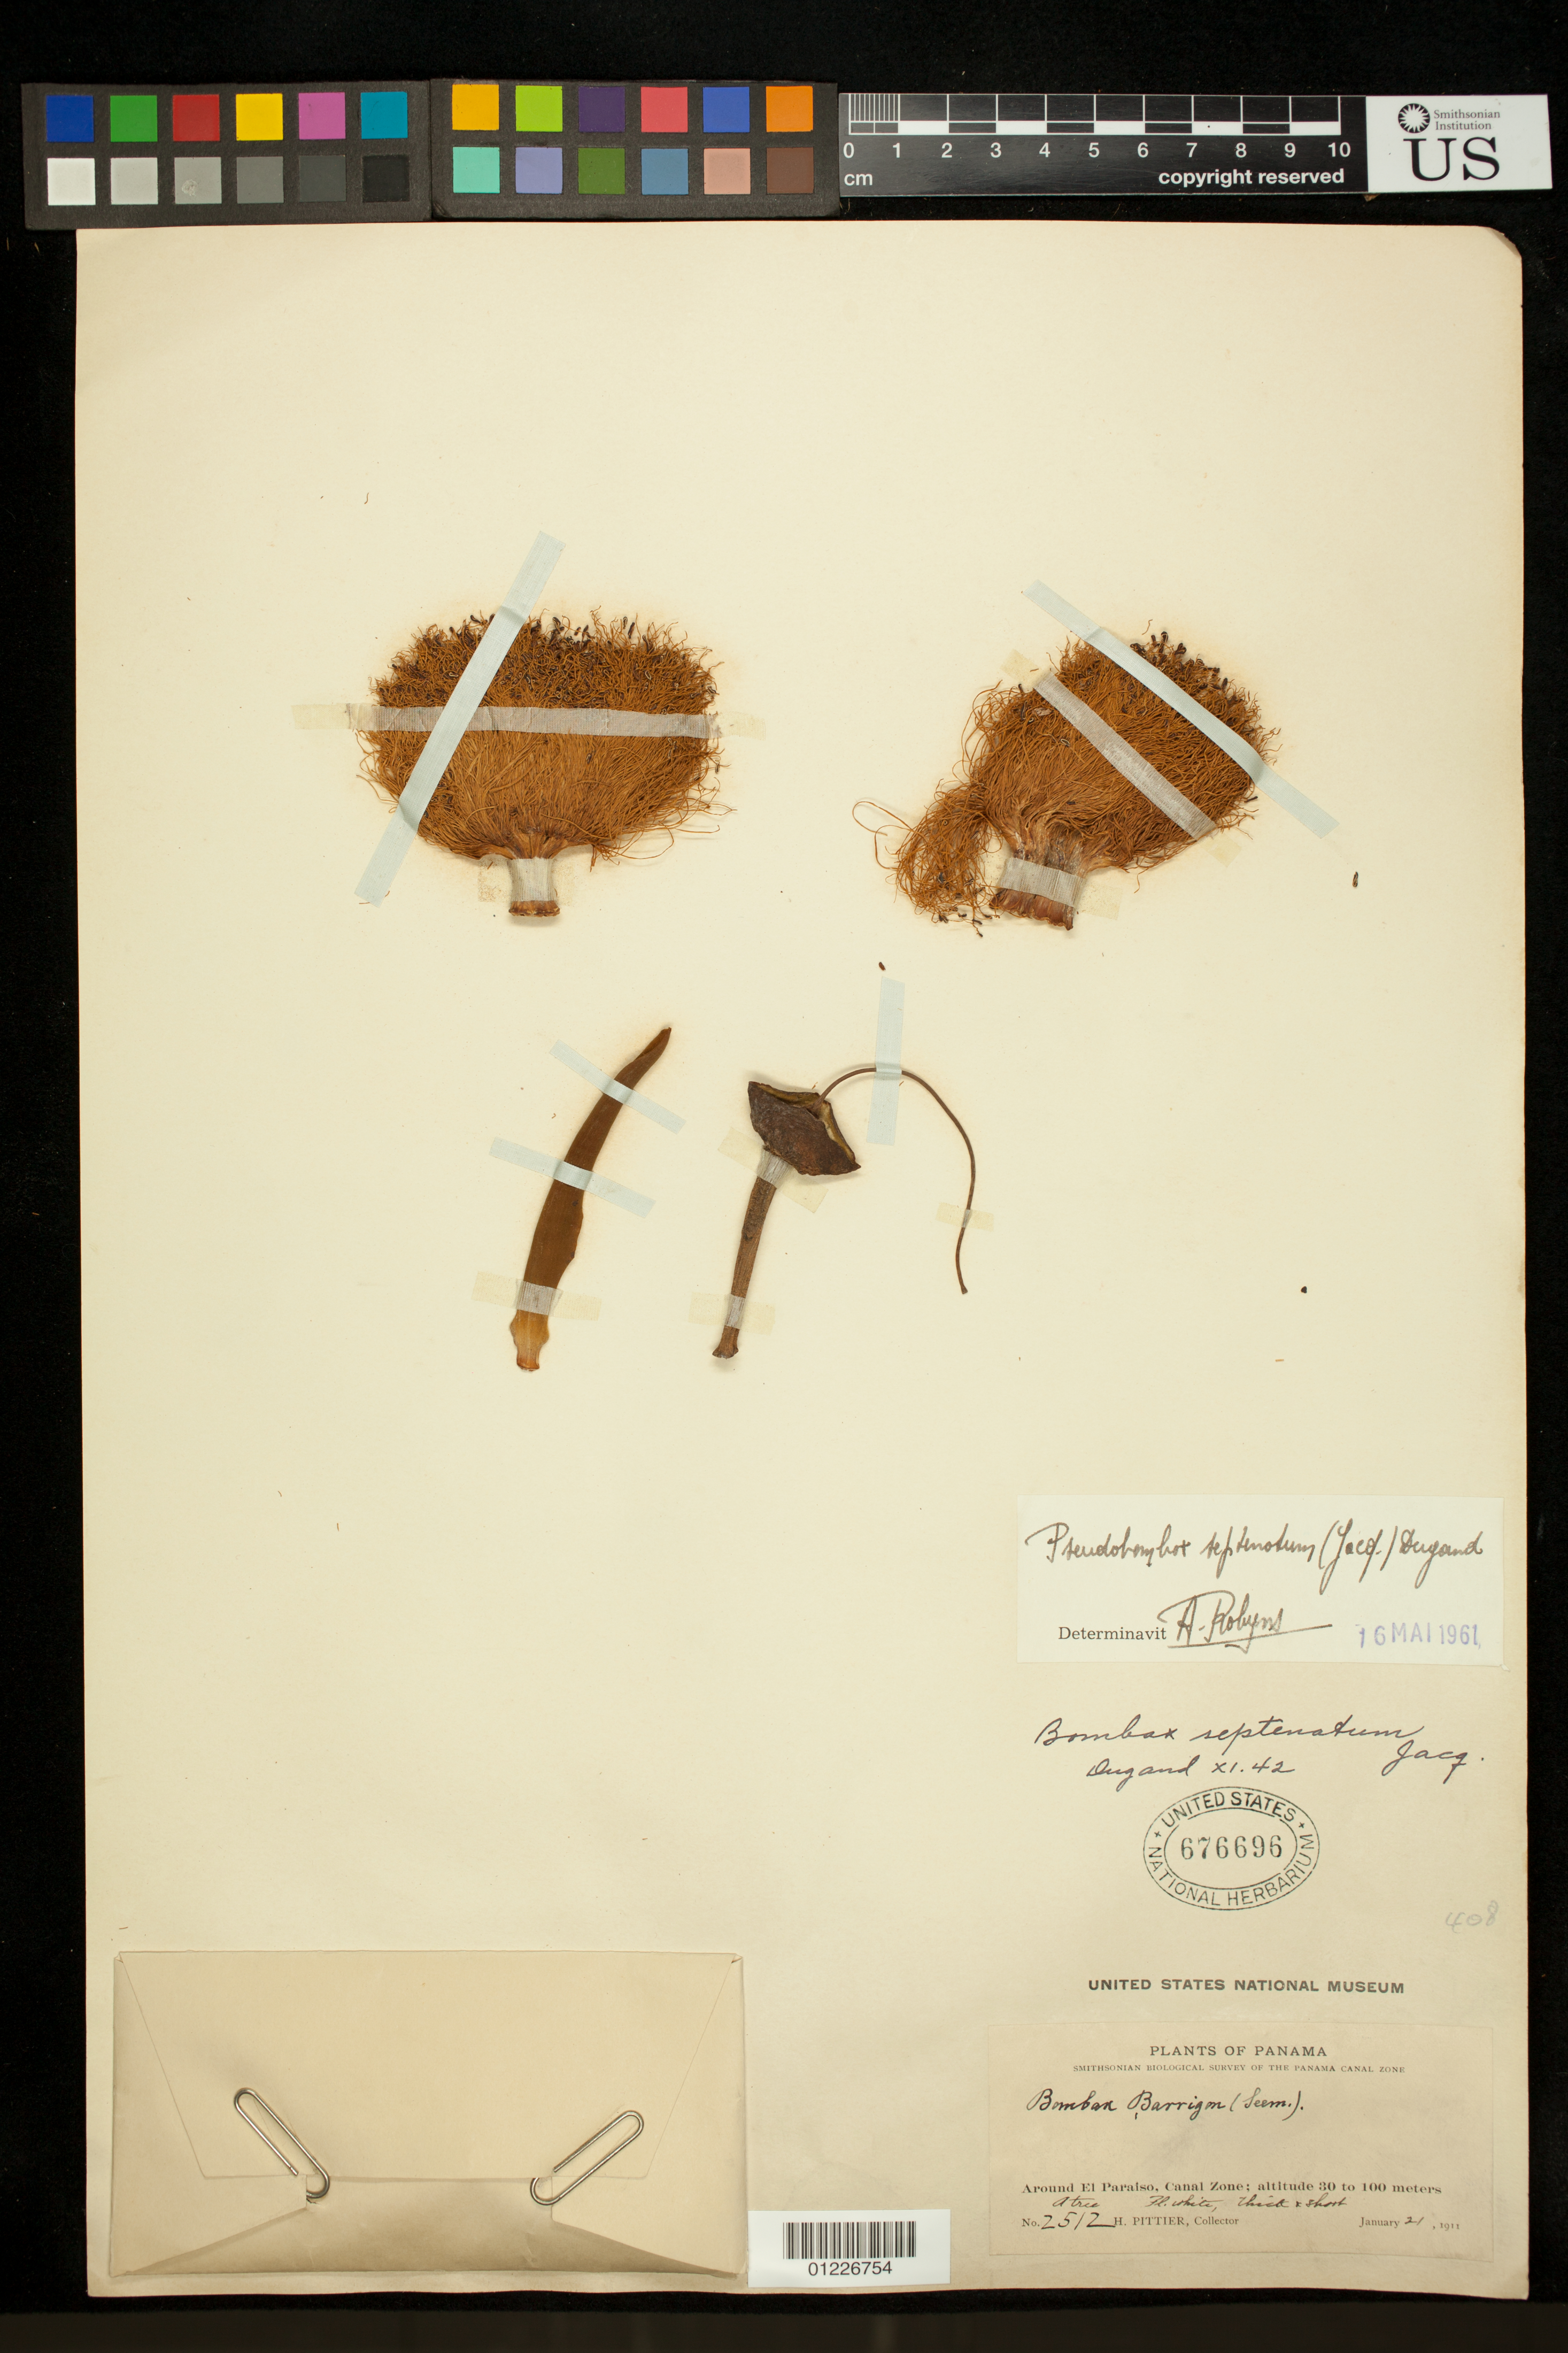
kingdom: Plantae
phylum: Tracheophyta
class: Magnoliopsida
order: Malvales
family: Malvaceae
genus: Pseudobombax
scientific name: Pseudobombax septenatum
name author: (Jacq.) Dugand G.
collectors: H. F. Pittier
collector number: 2512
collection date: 1911-01-21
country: Panama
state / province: Panamá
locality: Around El Paraiso, Canal Zone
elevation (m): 30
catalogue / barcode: US 676696